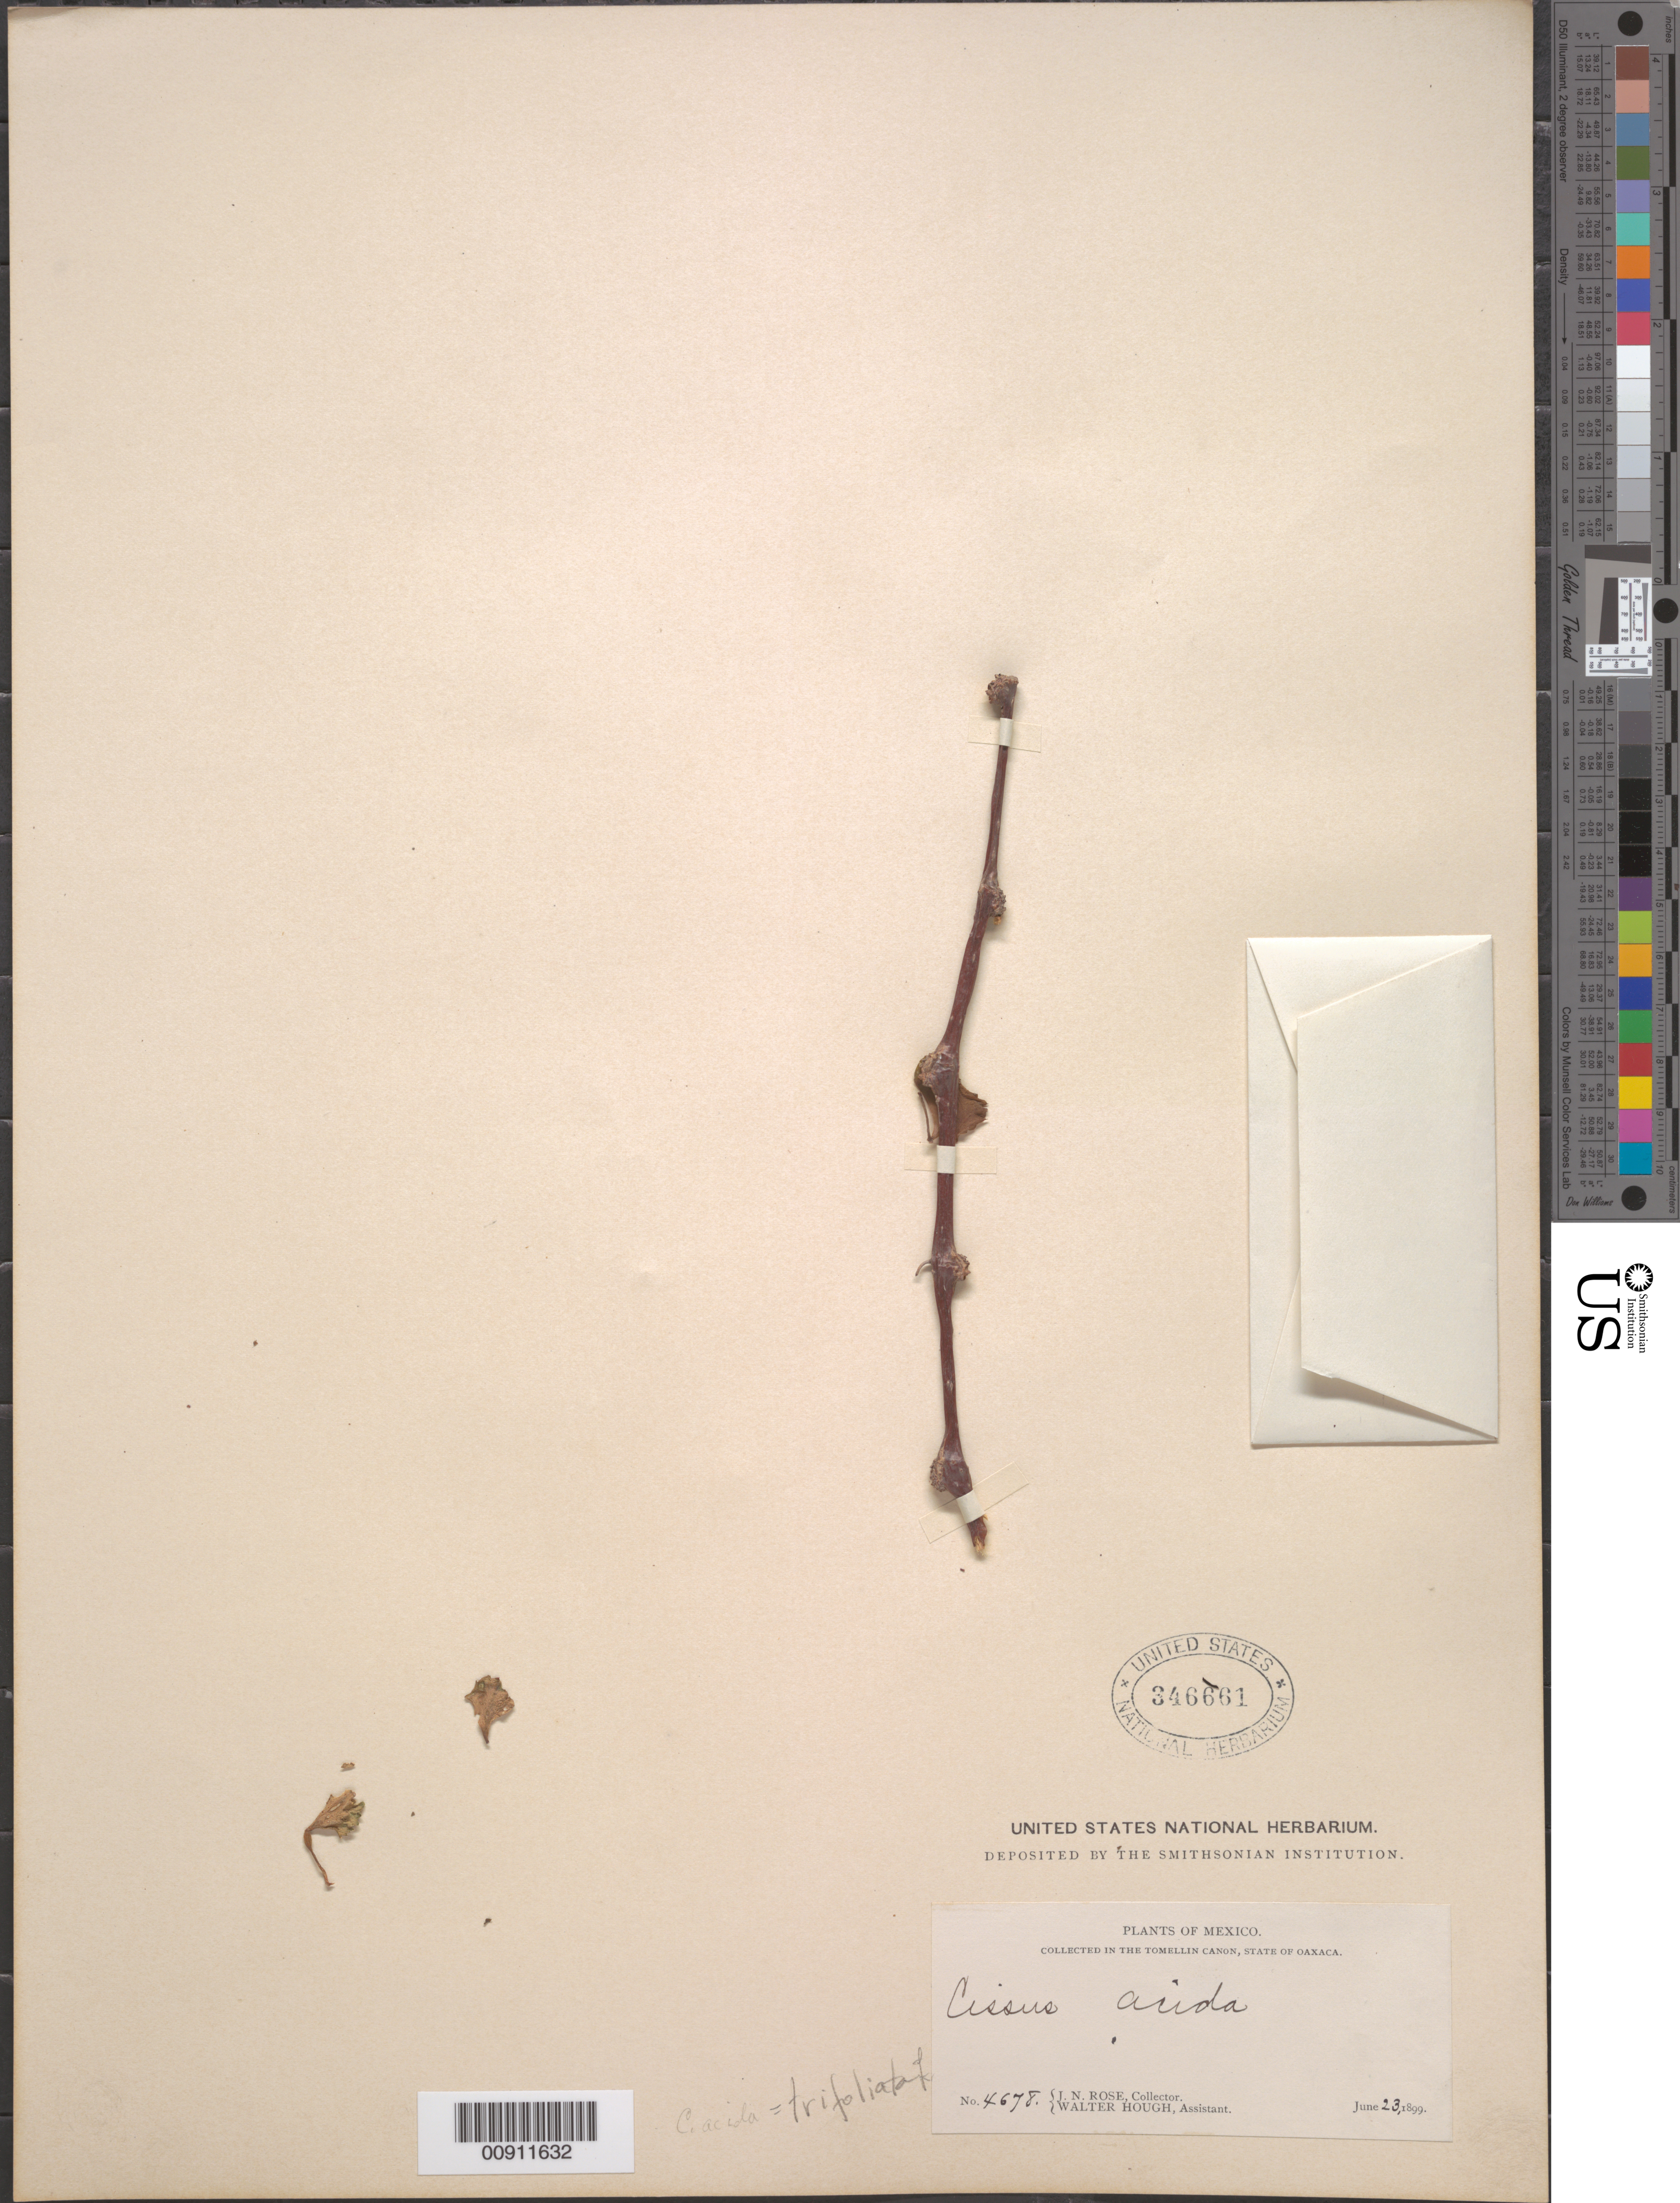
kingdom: Plantae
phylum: Tracheophyta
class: Magnoliopsida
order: Vitales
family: Vitaceae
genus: Cissus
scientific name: Cissus trifoliata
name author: (L.) L.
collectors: J. N. Rose & W. Hough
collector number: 4678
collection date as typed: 23 Jun 1899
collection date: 1899-06-23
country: Mexico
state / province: Oaxaca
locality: In the Tomellin Cañon, State of Oaxaca.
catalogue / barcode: US 346661